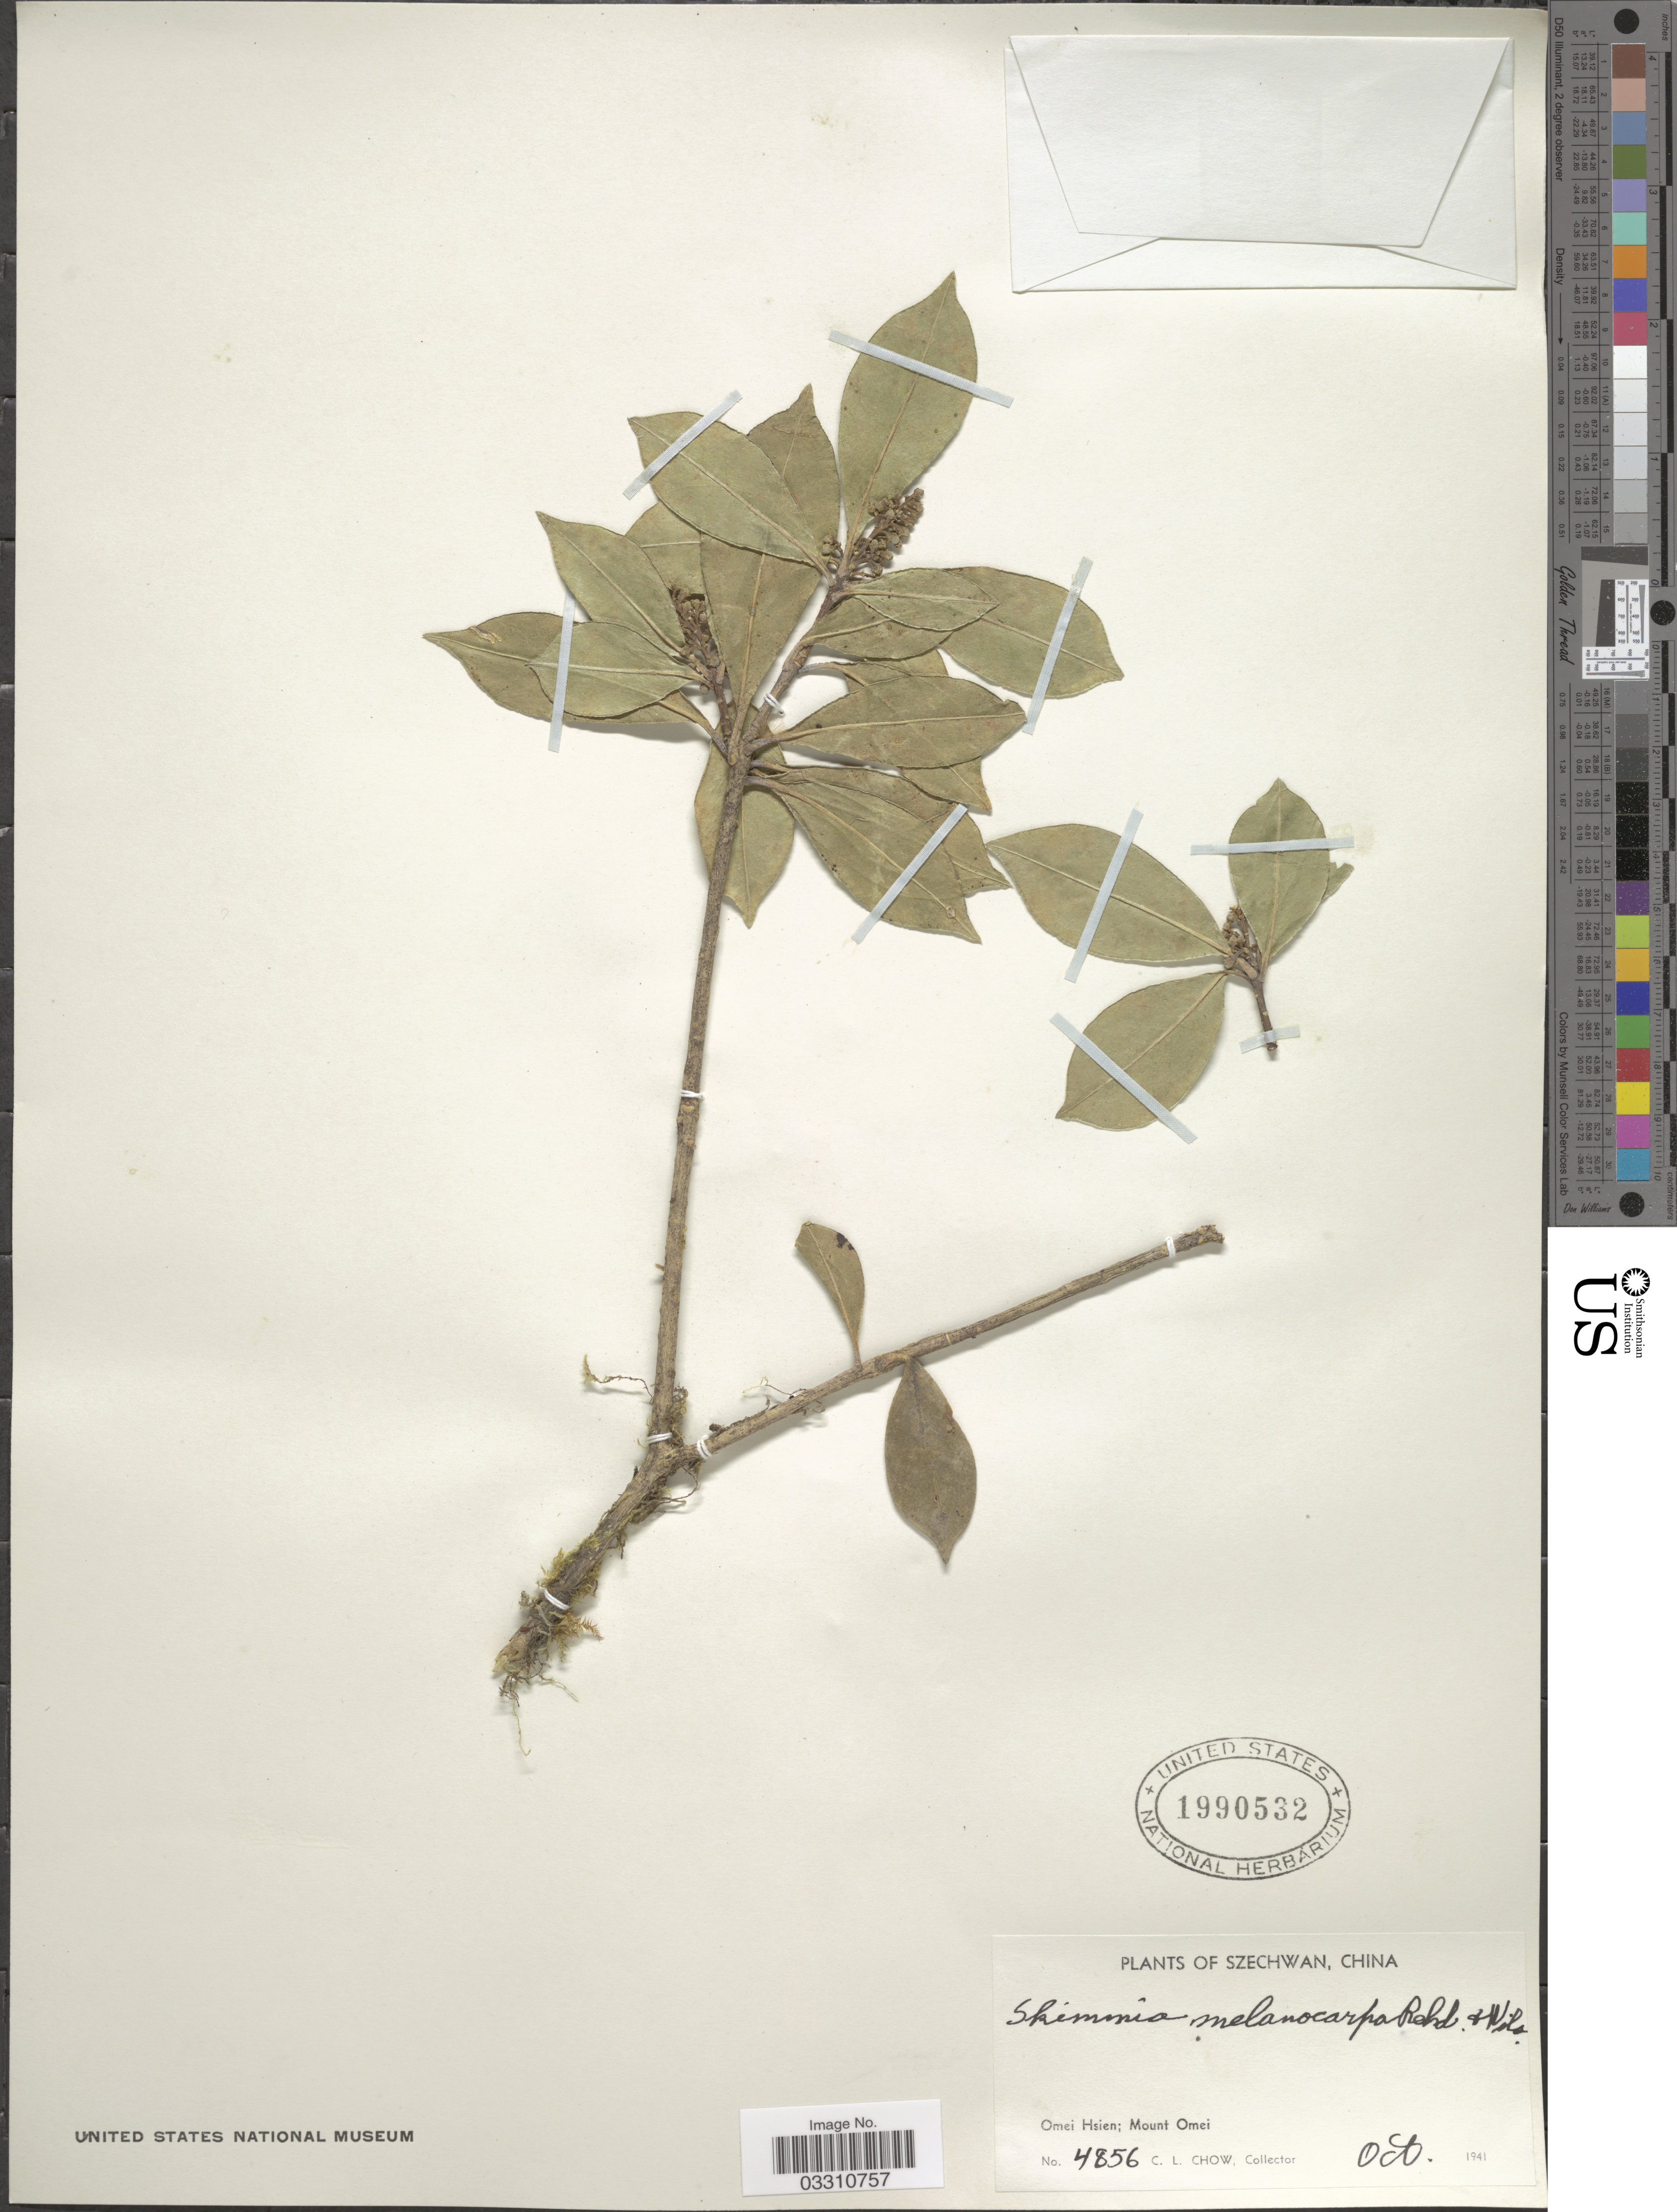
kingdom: Plantae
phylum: Tracheophyta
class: Magnoliopsida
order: Sapindales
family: Rutaceae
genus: Skimmia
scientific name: Skimmia melanocarpa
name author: Rehder & E.H. Wilson in Sarg.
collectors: C. Chow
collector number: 4856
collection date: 1941-10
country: China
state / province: Sichuan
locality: Szechwan, Omei Hsien; Mount Omei.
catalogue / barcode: US 1990532